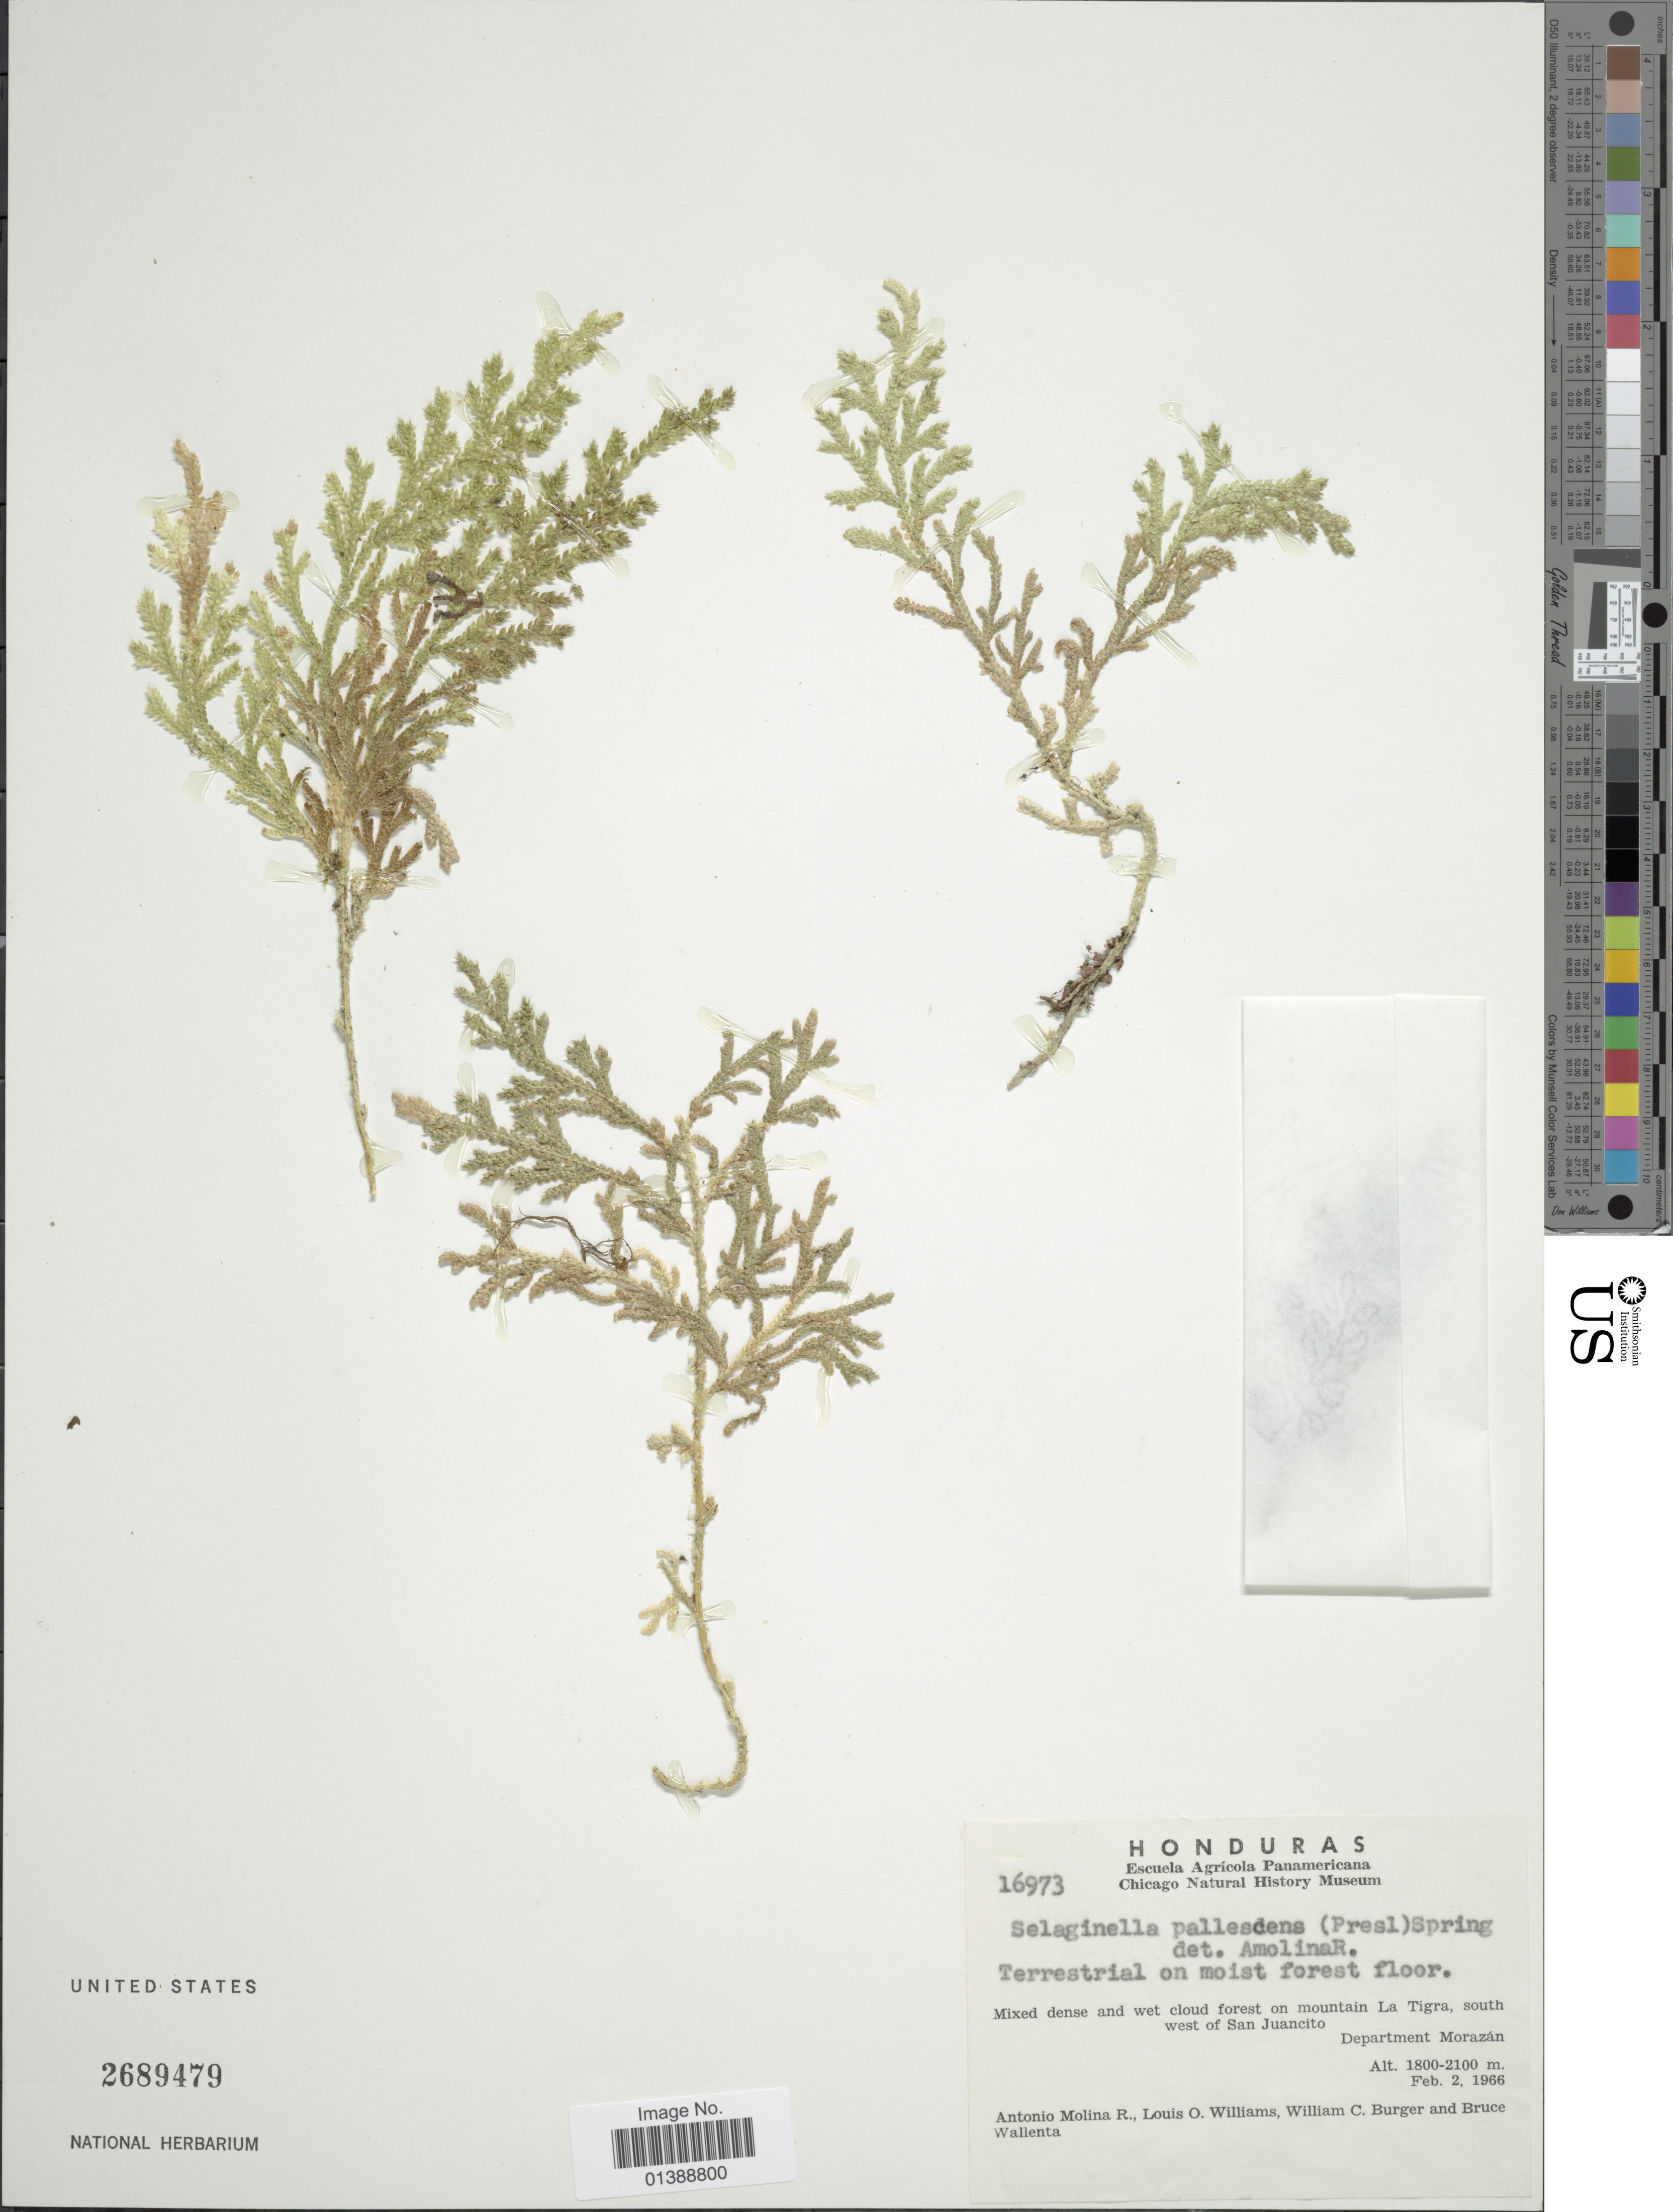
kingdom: Plantae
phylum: Tracheophyta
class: Lycopodiopsida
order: Selaginellales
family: Selaginellaceae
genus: Selaginella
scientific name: Selaginella pallescens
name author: (C. Presl) Spring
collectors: A. Molina R., L. O. Williams, W. Burger & B. Wallenta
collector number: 16973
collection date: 1966-02-02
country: Honduras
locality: Mixed dense and wet cloud forest on mountain La Tigra, south west of San Juancito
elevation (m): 1800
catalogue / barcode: US 2689479